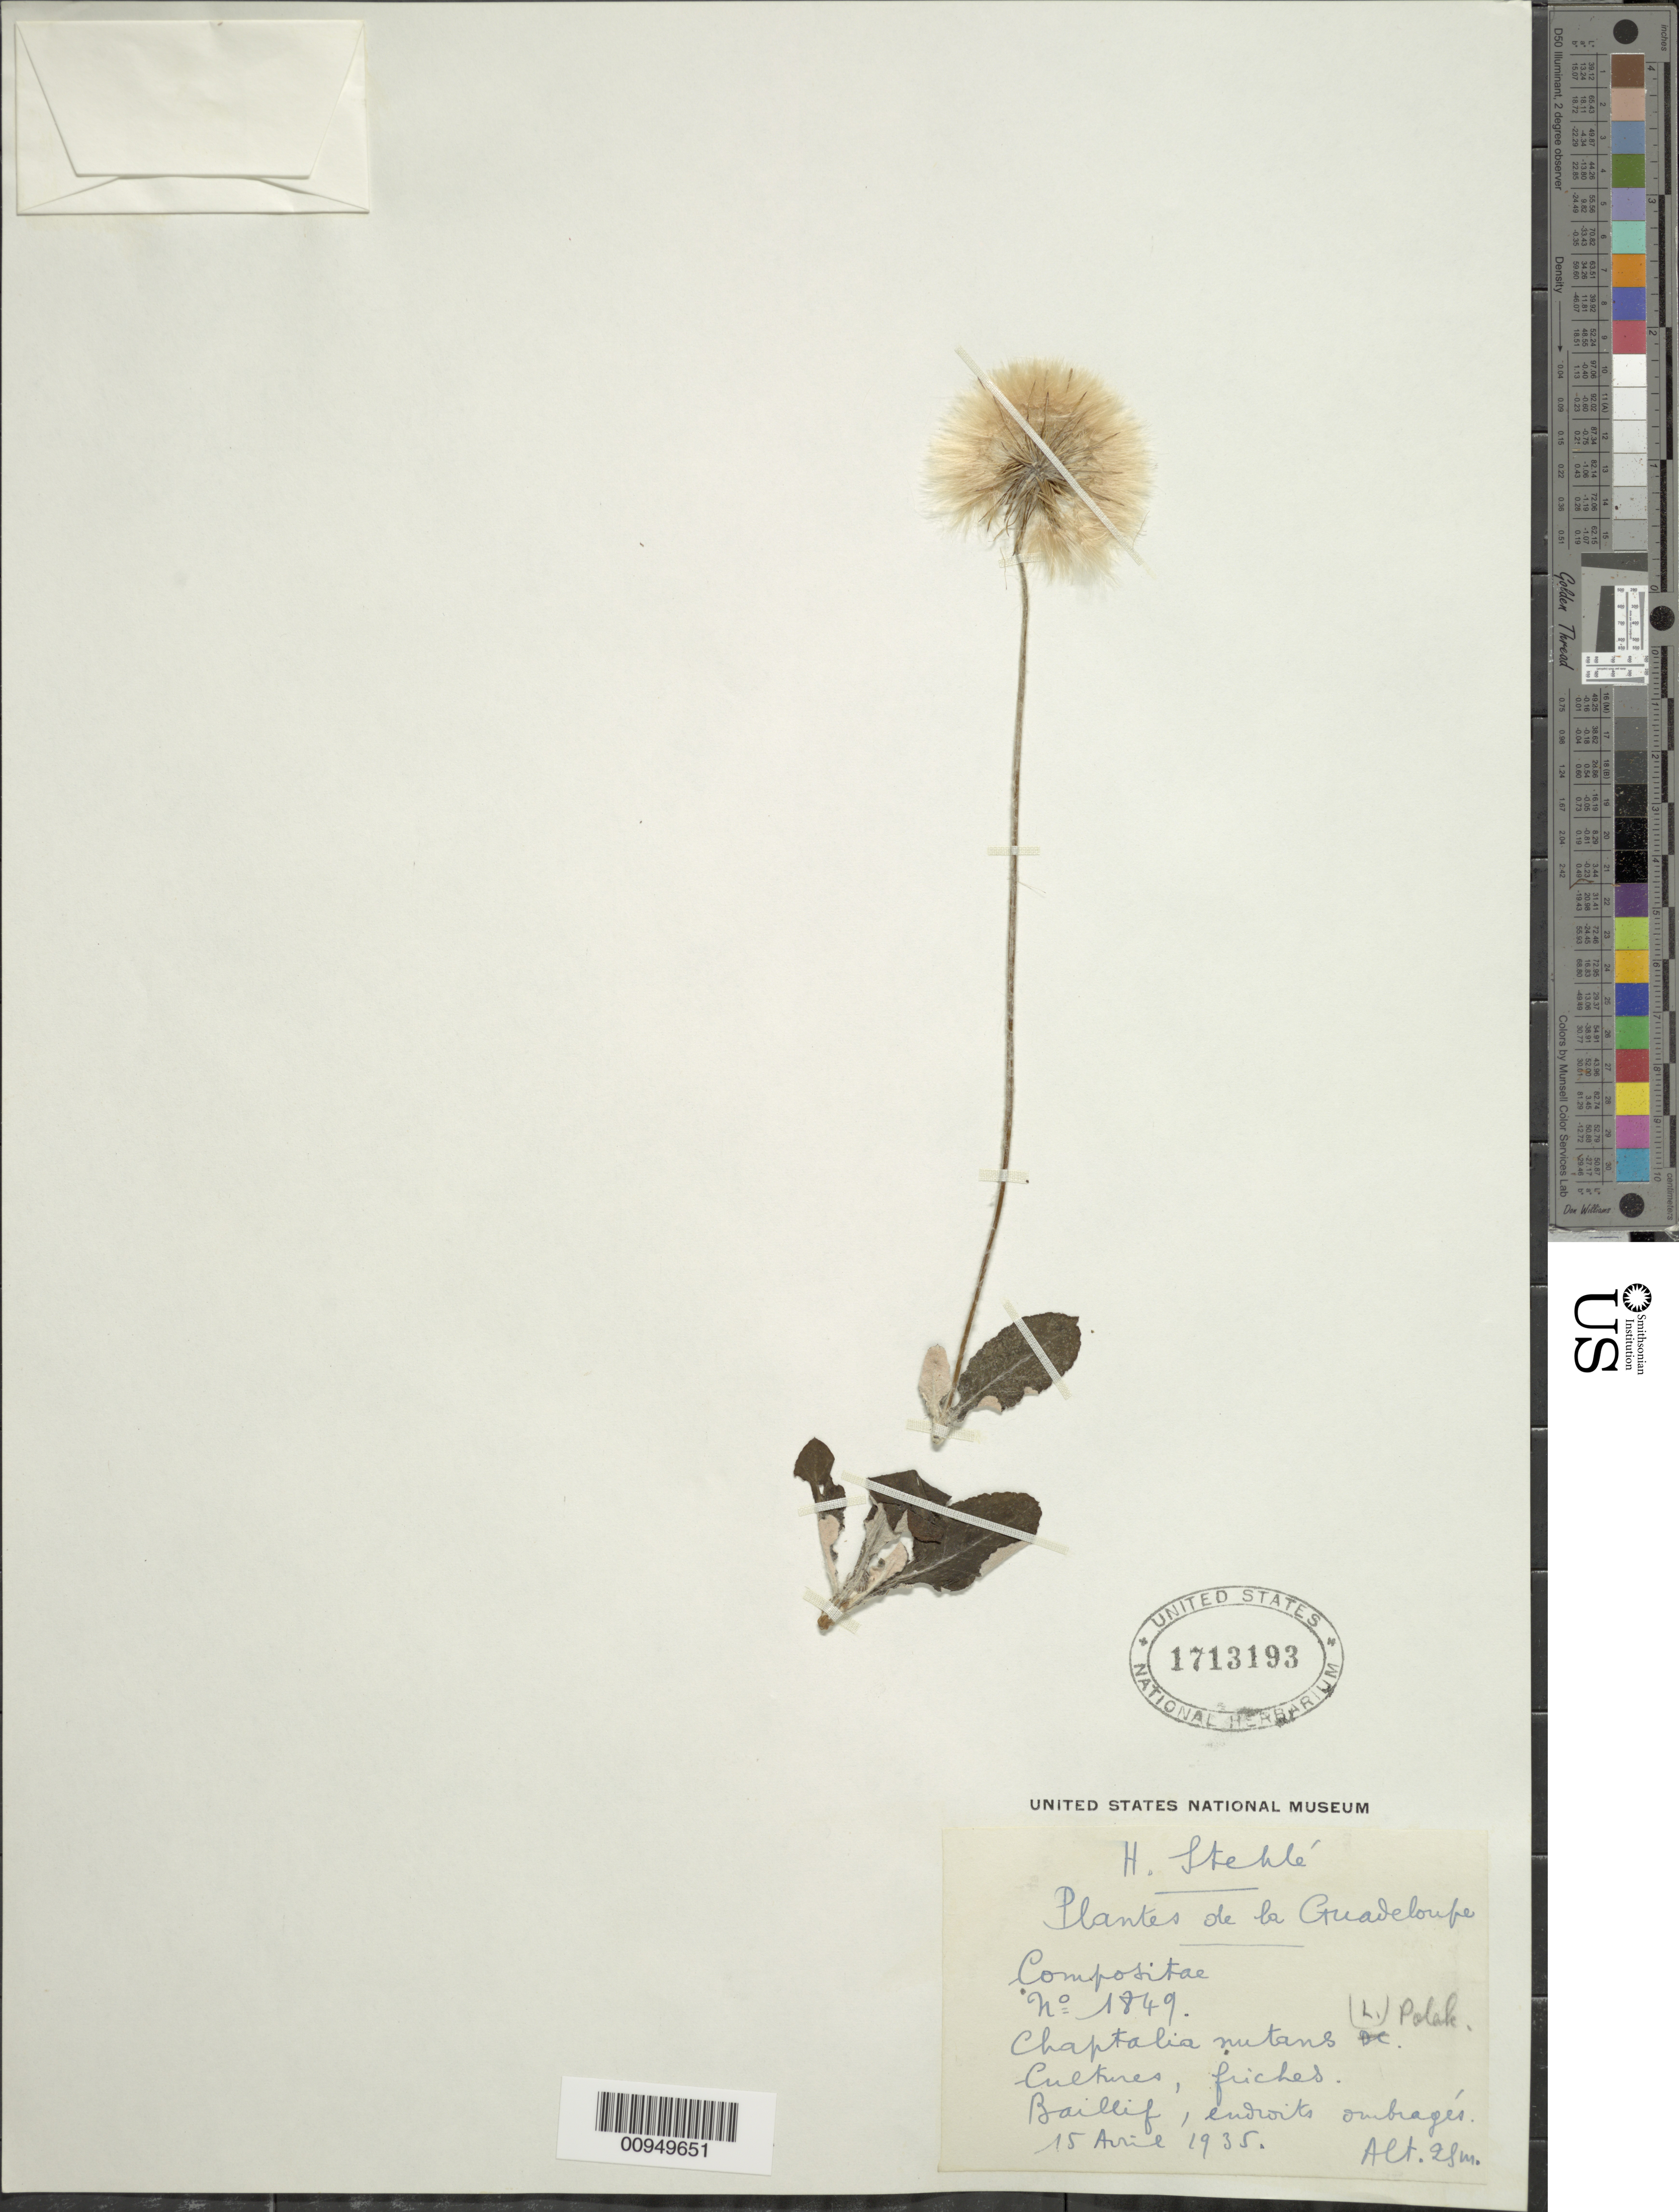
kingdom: Plantae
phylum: Tracheophyta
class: Magnoliopsida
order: Asterales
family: Asteraceae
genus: Chaptalia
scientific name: Chaptalia nutans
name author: (L.) Pol.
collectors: H. Stehlé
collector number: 1849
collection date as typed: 15 Apr 1935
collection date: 1935-04-15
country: Guadeloupe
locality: "Baillif"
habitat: "cultures, friches"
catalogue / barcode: US 1713193